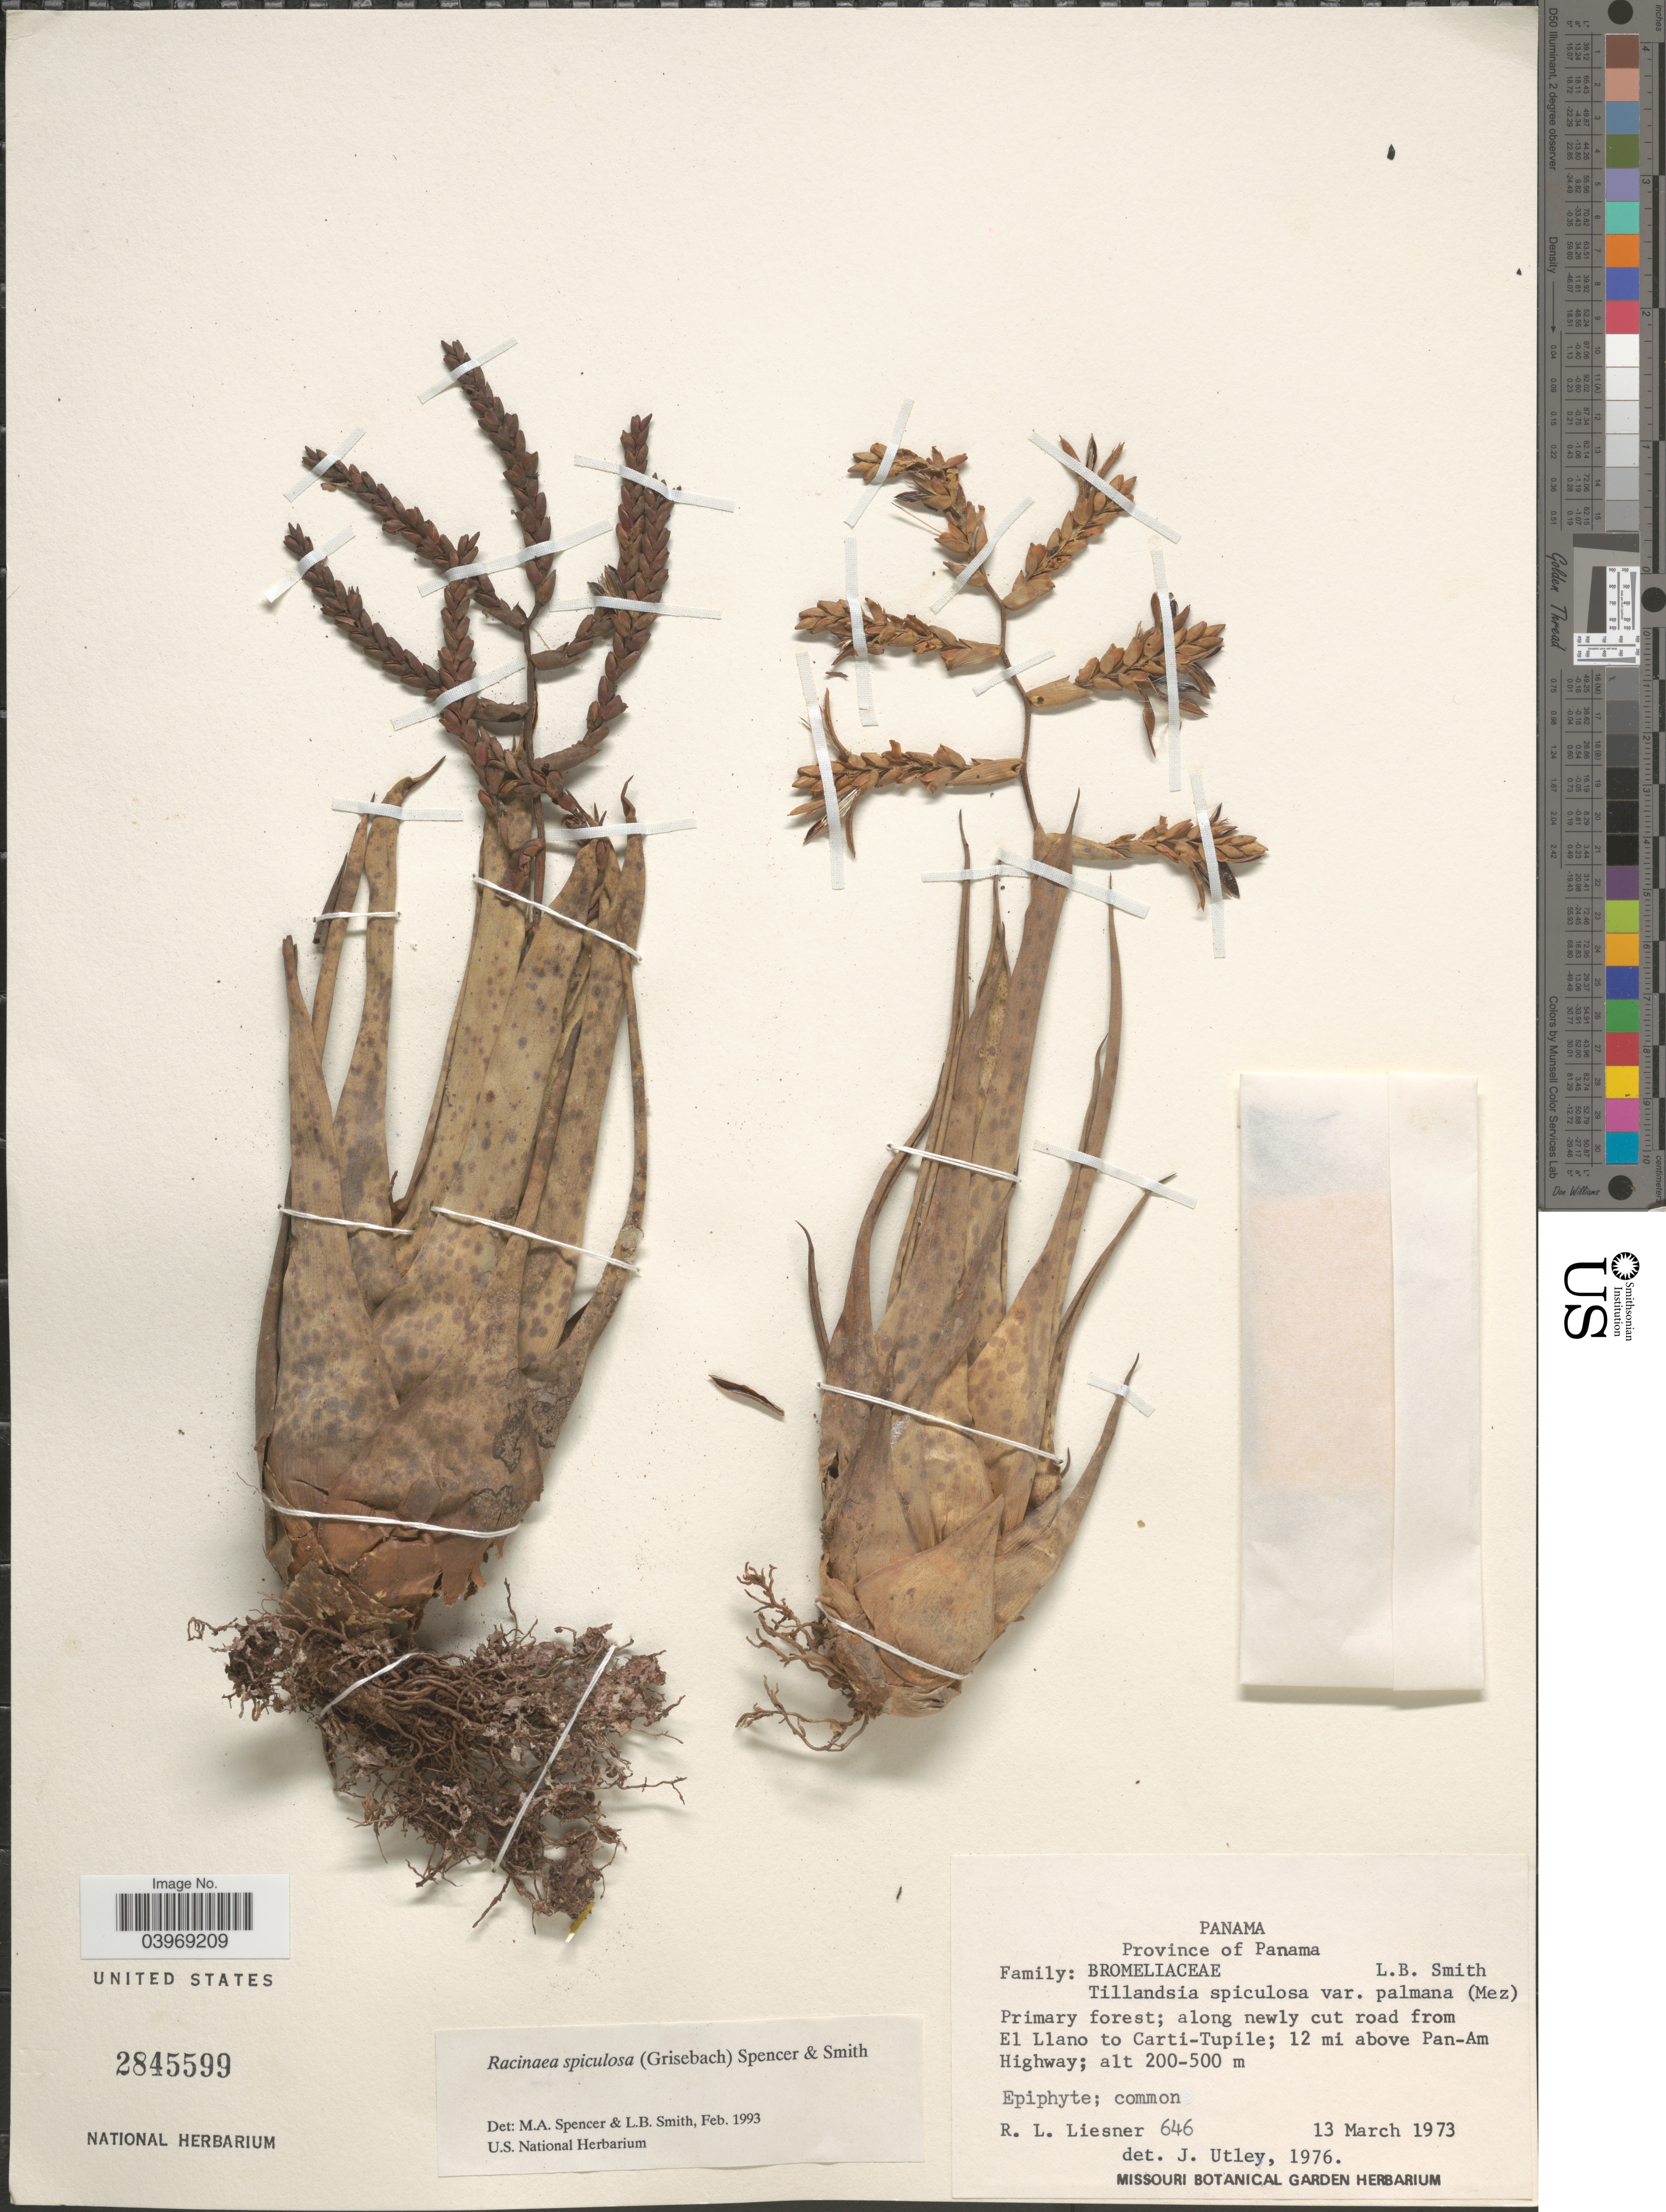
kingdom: Plantae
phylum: Tracheophyta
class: Liliopsida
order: Poales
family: Bromeliaceae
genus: Racinaea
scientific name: Racinaea spiculosa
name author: (Griseb.) M.A. Spencer & L.B. Sm.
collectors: R. L. Liesner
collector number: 646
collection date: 1973-03-13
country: Panama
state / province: Panamá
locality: Along newly cut road from El Llano to Carti-Tupile; 12 mi above Pan-Am Highway.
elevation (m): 200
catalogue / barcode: US 2845599